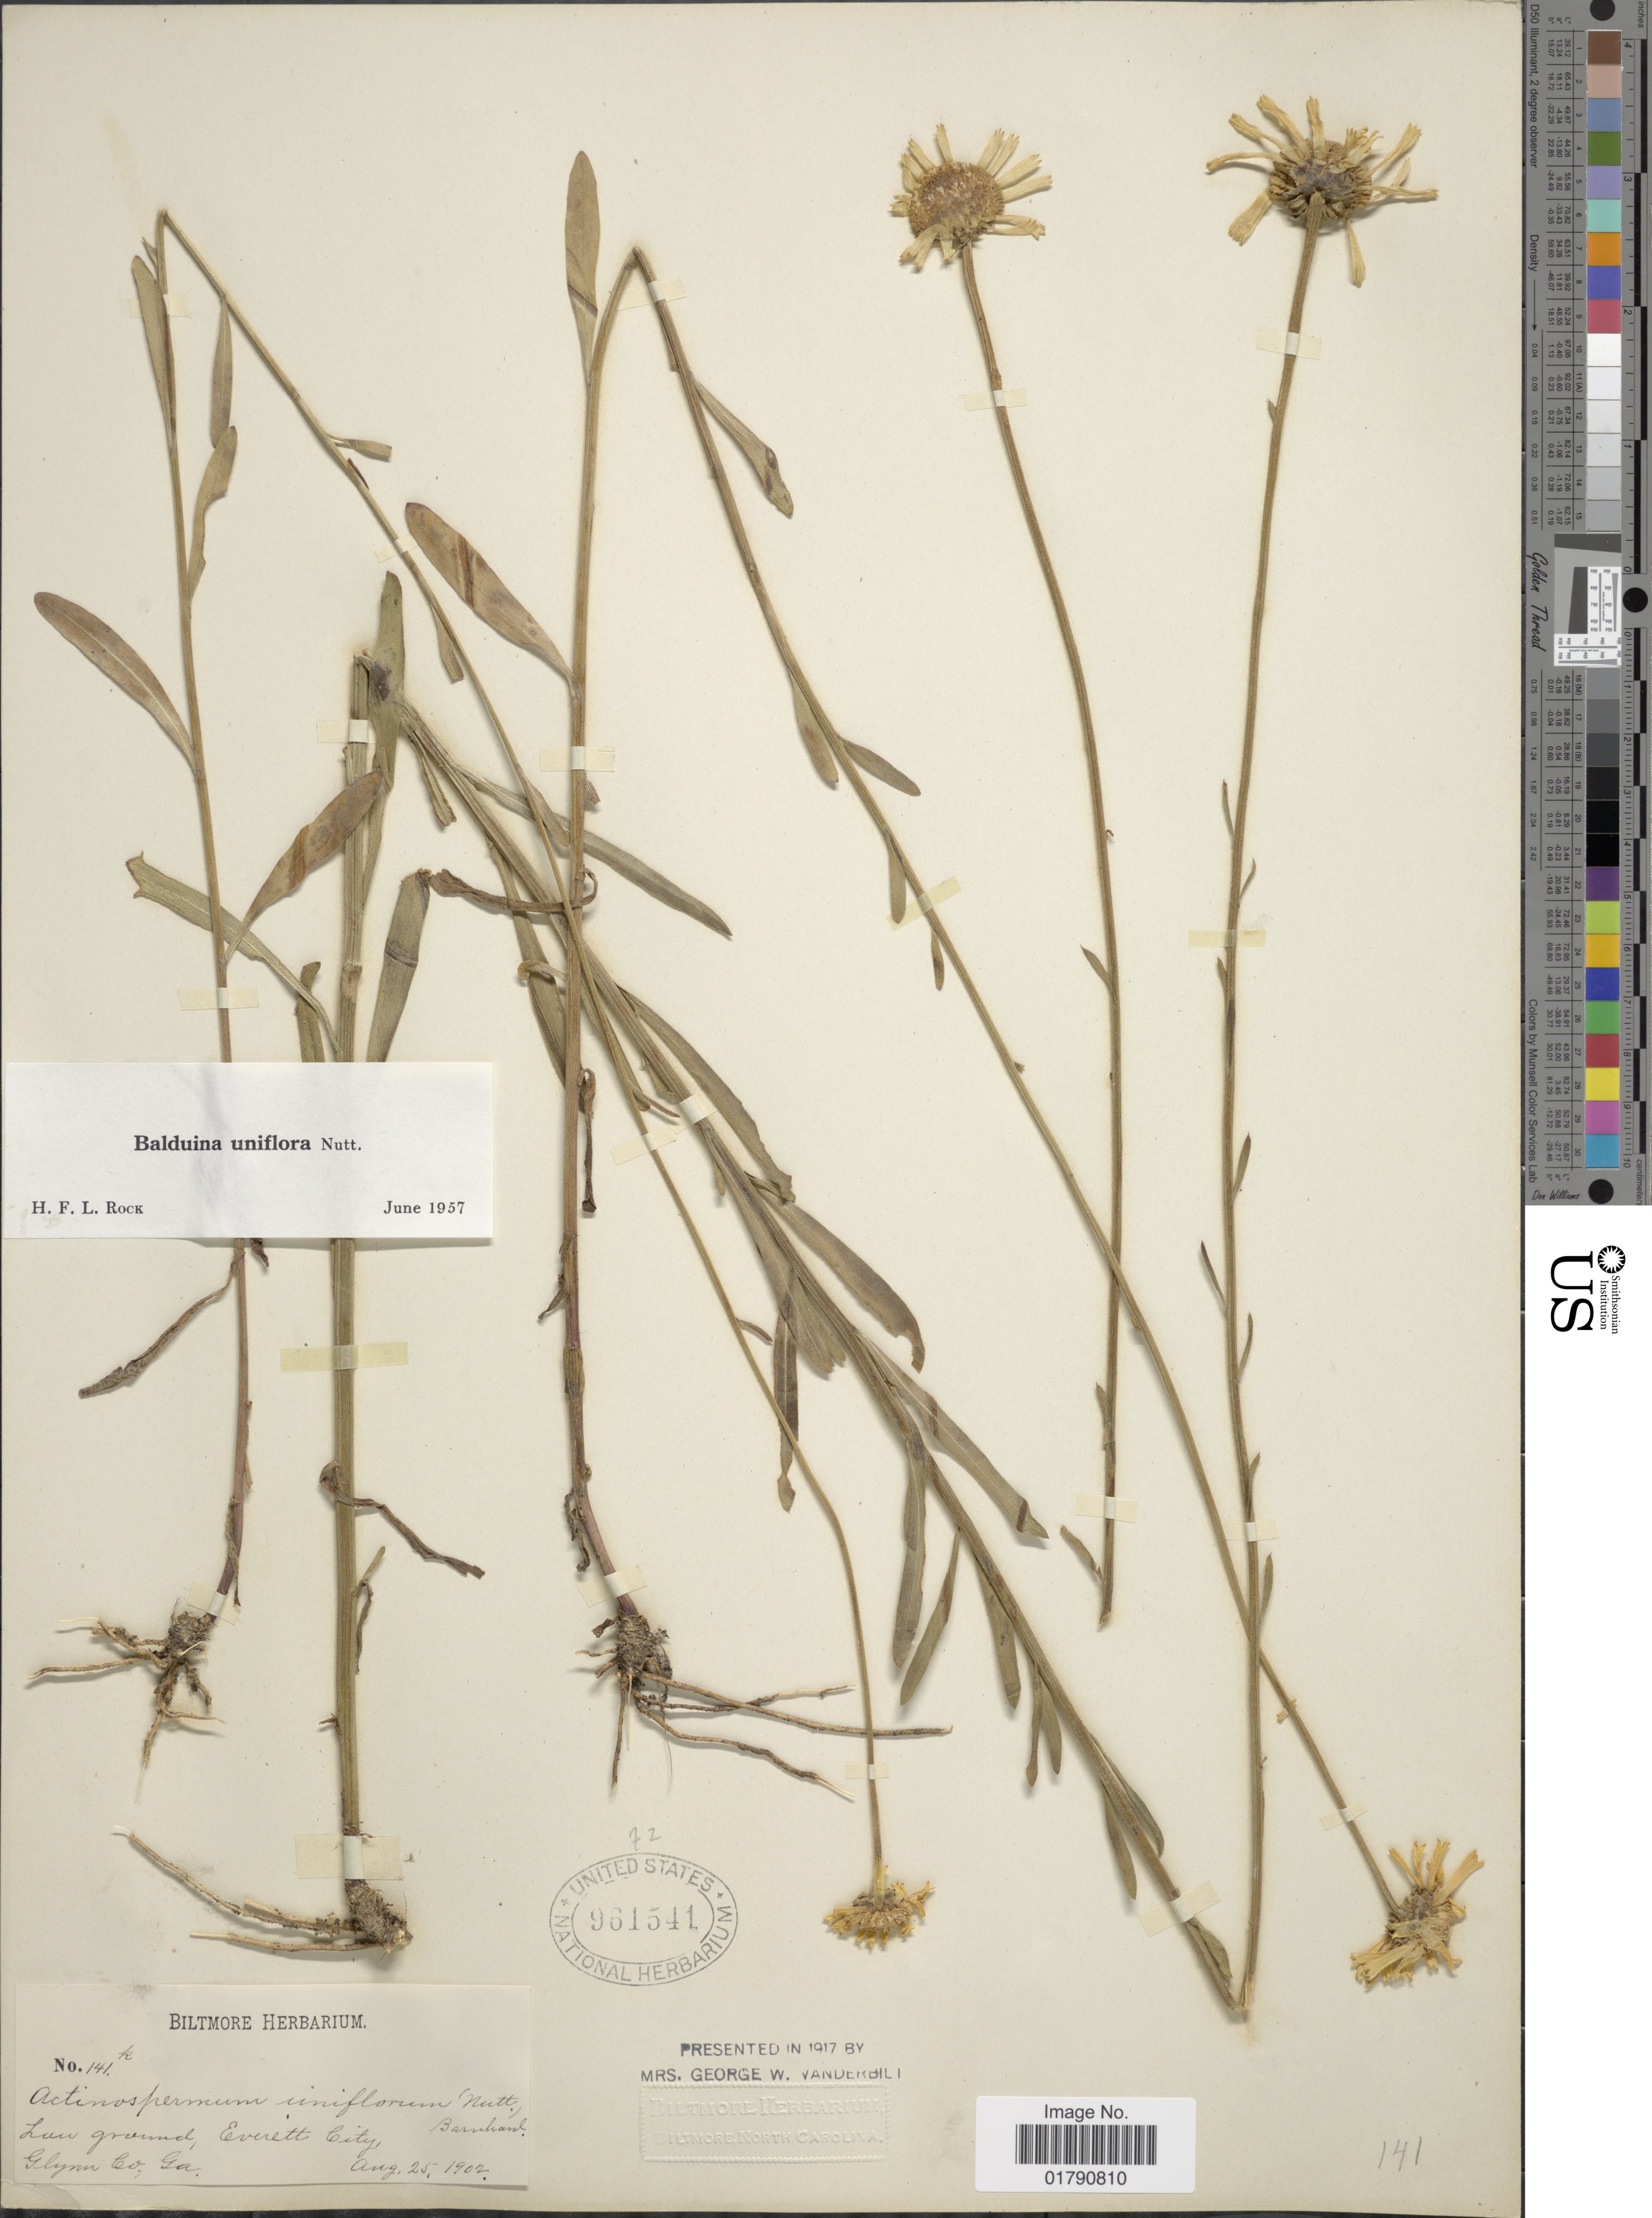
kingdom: Plantae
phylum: Tracheophyta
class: Magnoliopsida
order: Asterales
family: Asteraceae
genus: Balduina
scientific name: Balduina uniflora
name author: Nutt.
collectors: ex herb. Biltmore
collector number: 141k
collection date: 1902-08-25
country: United States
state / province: Georgia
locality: Everett City, Glynn Co.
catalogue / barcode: US 961541